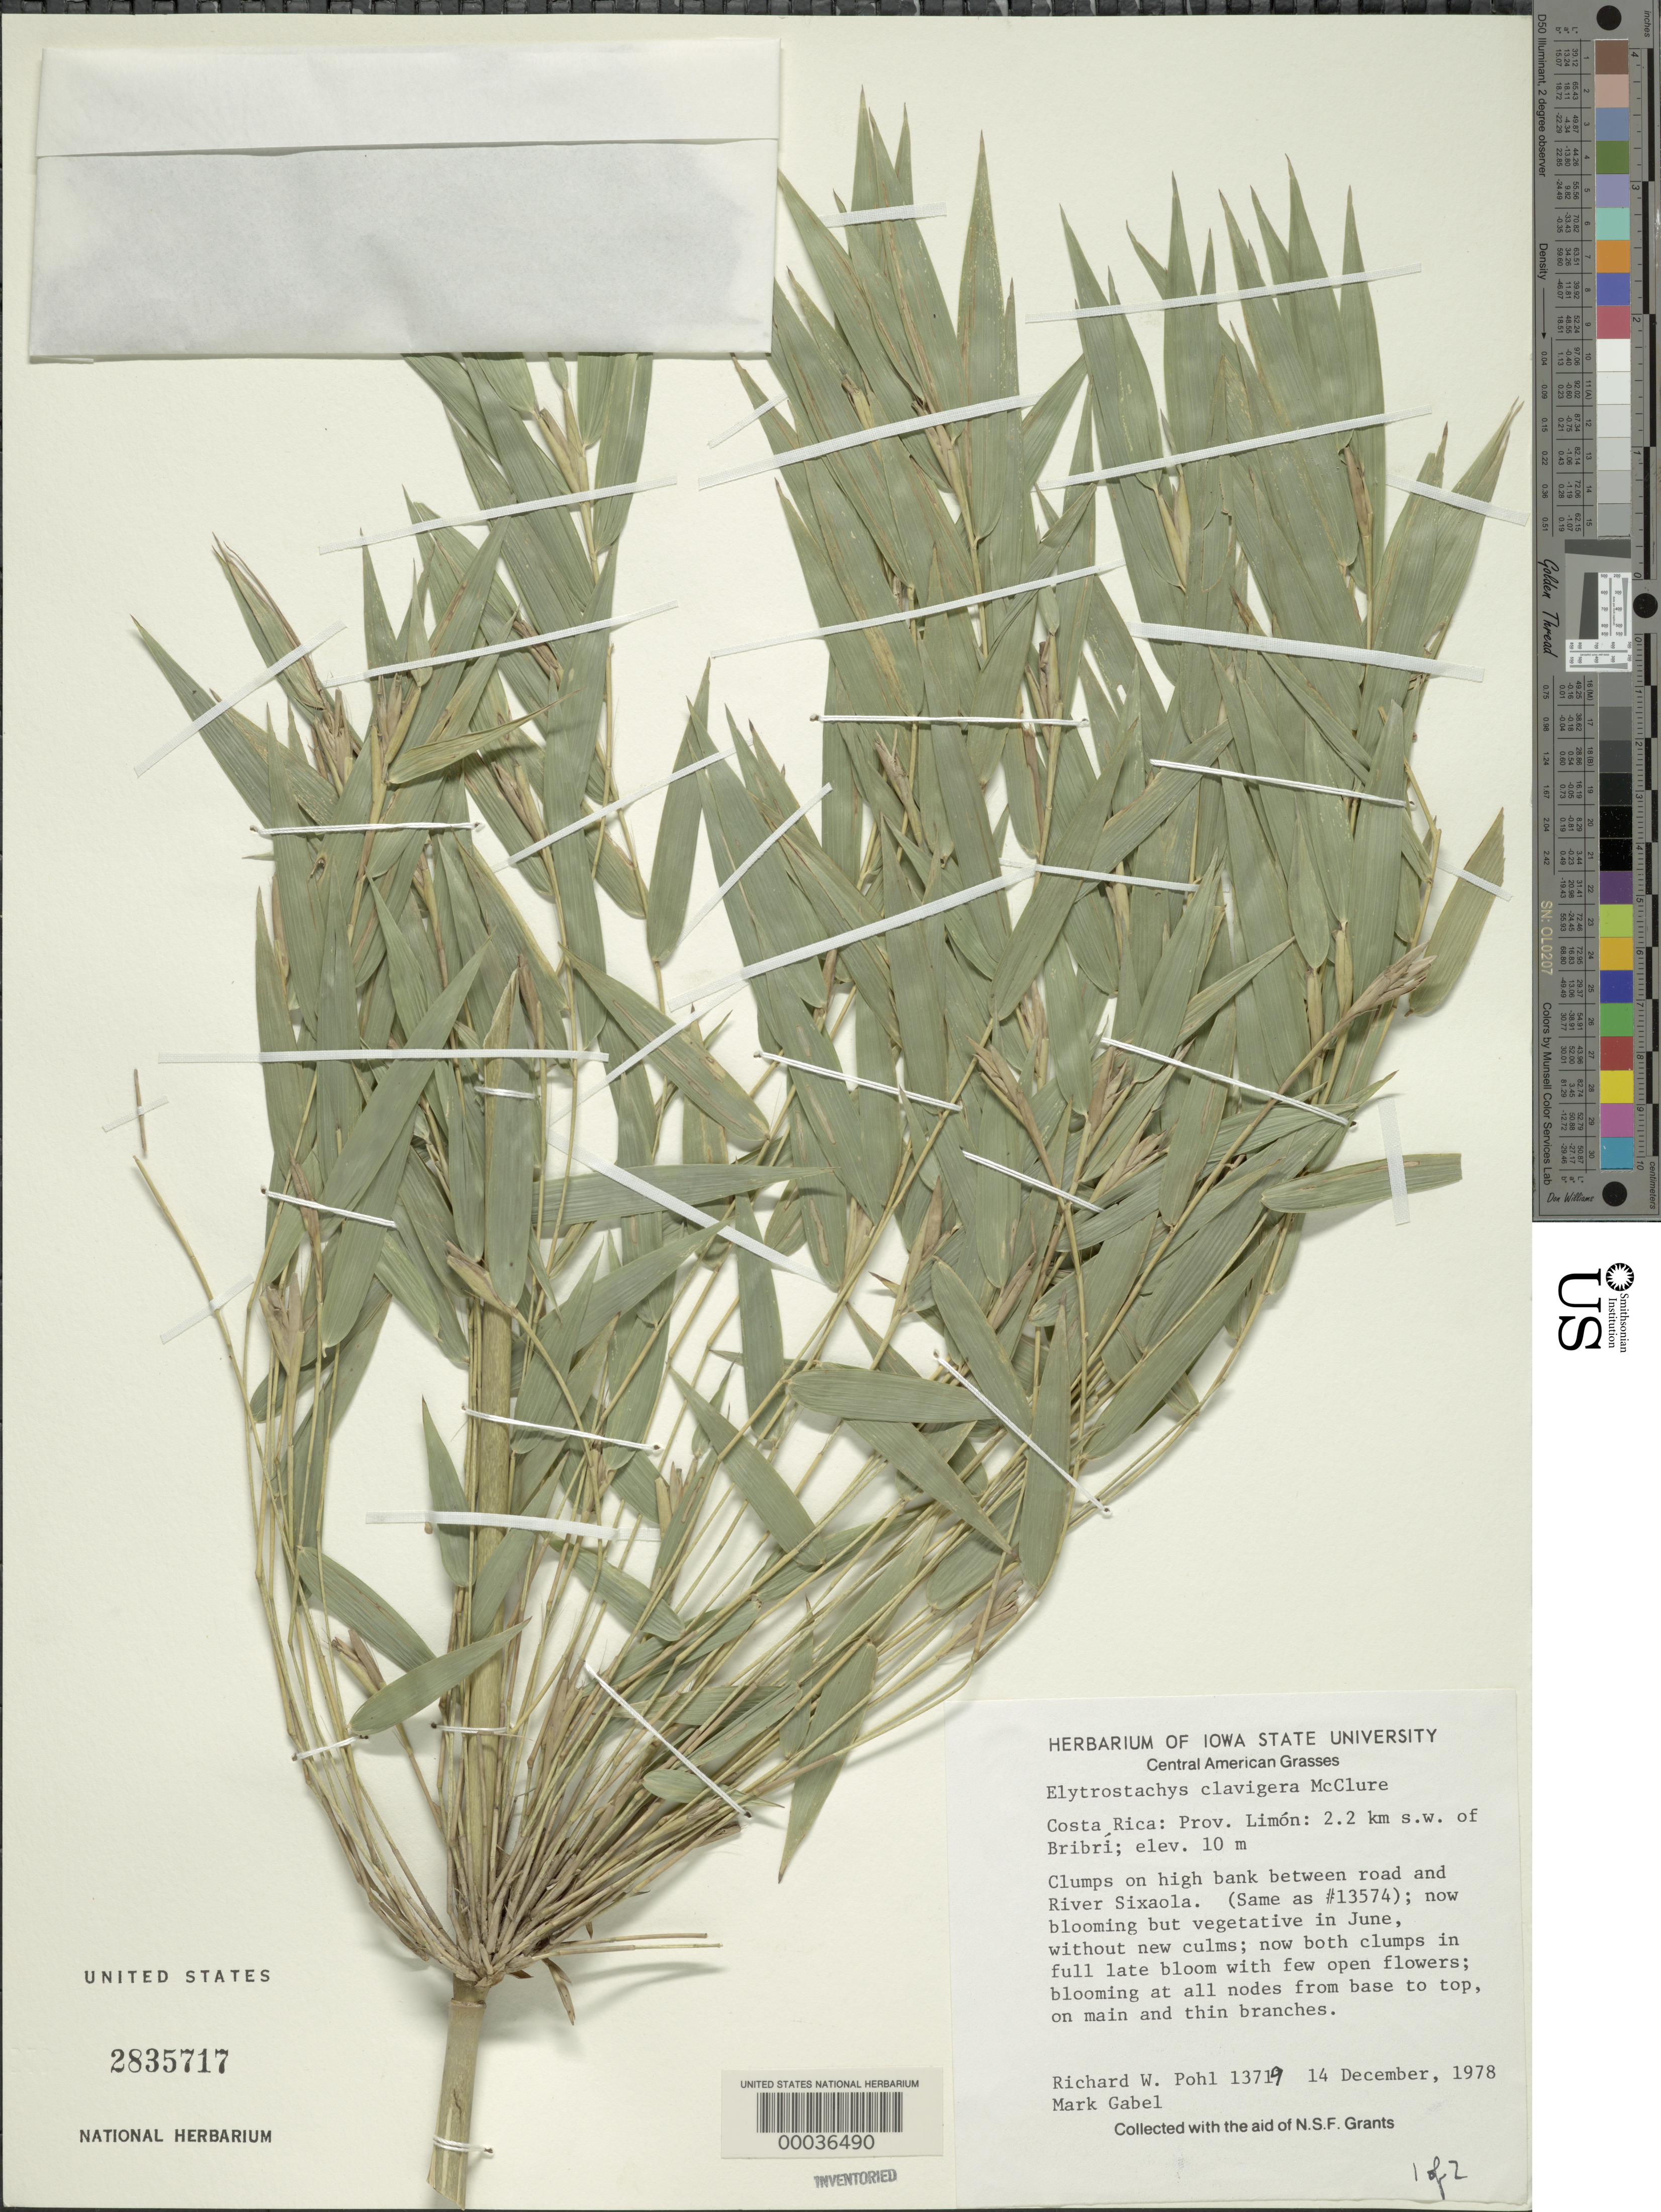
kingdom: Plantae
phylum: Tracheophyta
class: Liliopsida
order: Poales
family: Poaceae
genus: Elytrostachys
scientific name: Elytrostachys clavigera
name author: McClure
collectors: R. W. Pohl & M. Gabel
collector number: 13719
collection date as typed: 14 Dec 1978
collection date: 1978-12-14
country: Costa Rica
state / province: Limón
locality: Bribri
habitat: Clumps on bank of river sixaola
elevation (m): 10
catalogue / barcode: US 2835717